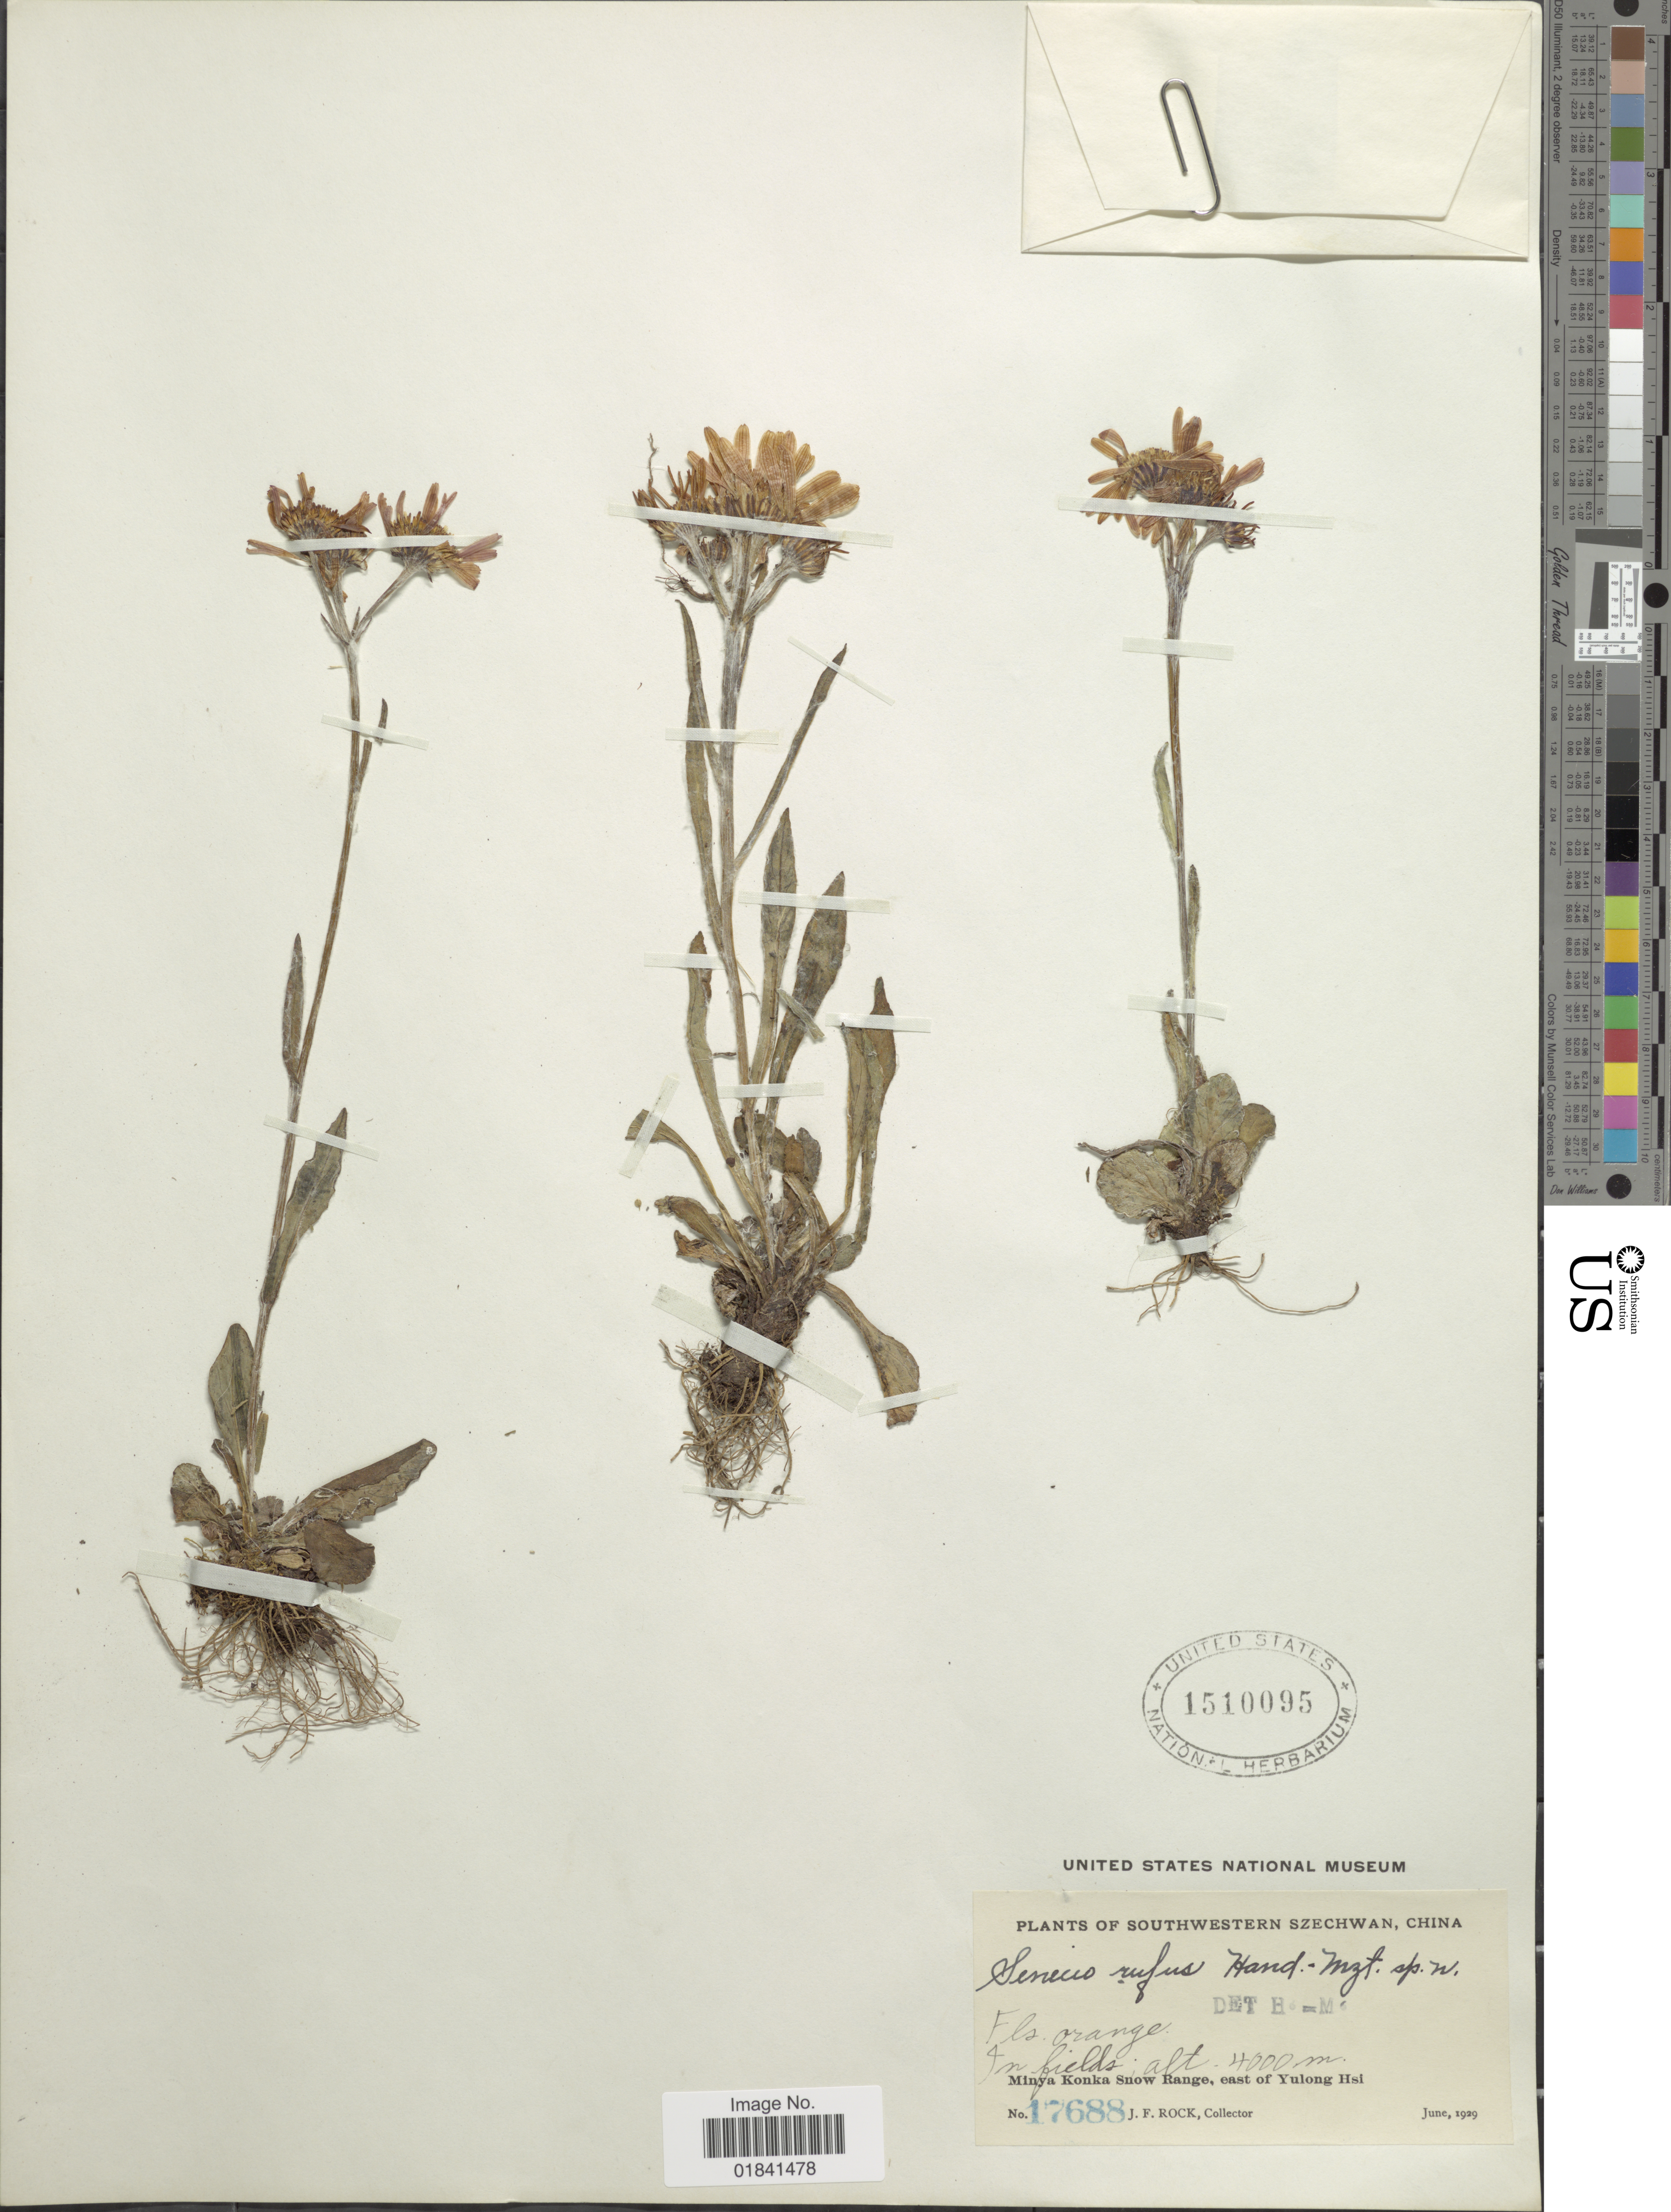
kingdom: Plantae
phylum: Tracheophyta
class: Magnoliopsida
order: Asterales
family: Asteraceae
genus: Senecio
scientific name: Senecio rufus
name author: Hand.-Mazz.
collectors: J. Rock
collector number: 17688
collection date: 1929-06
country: China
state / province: Sichuan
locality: Southwestern Szechwan, Minya Konka Snow Range, east of Yulong Hsi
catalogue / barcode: US 1510095